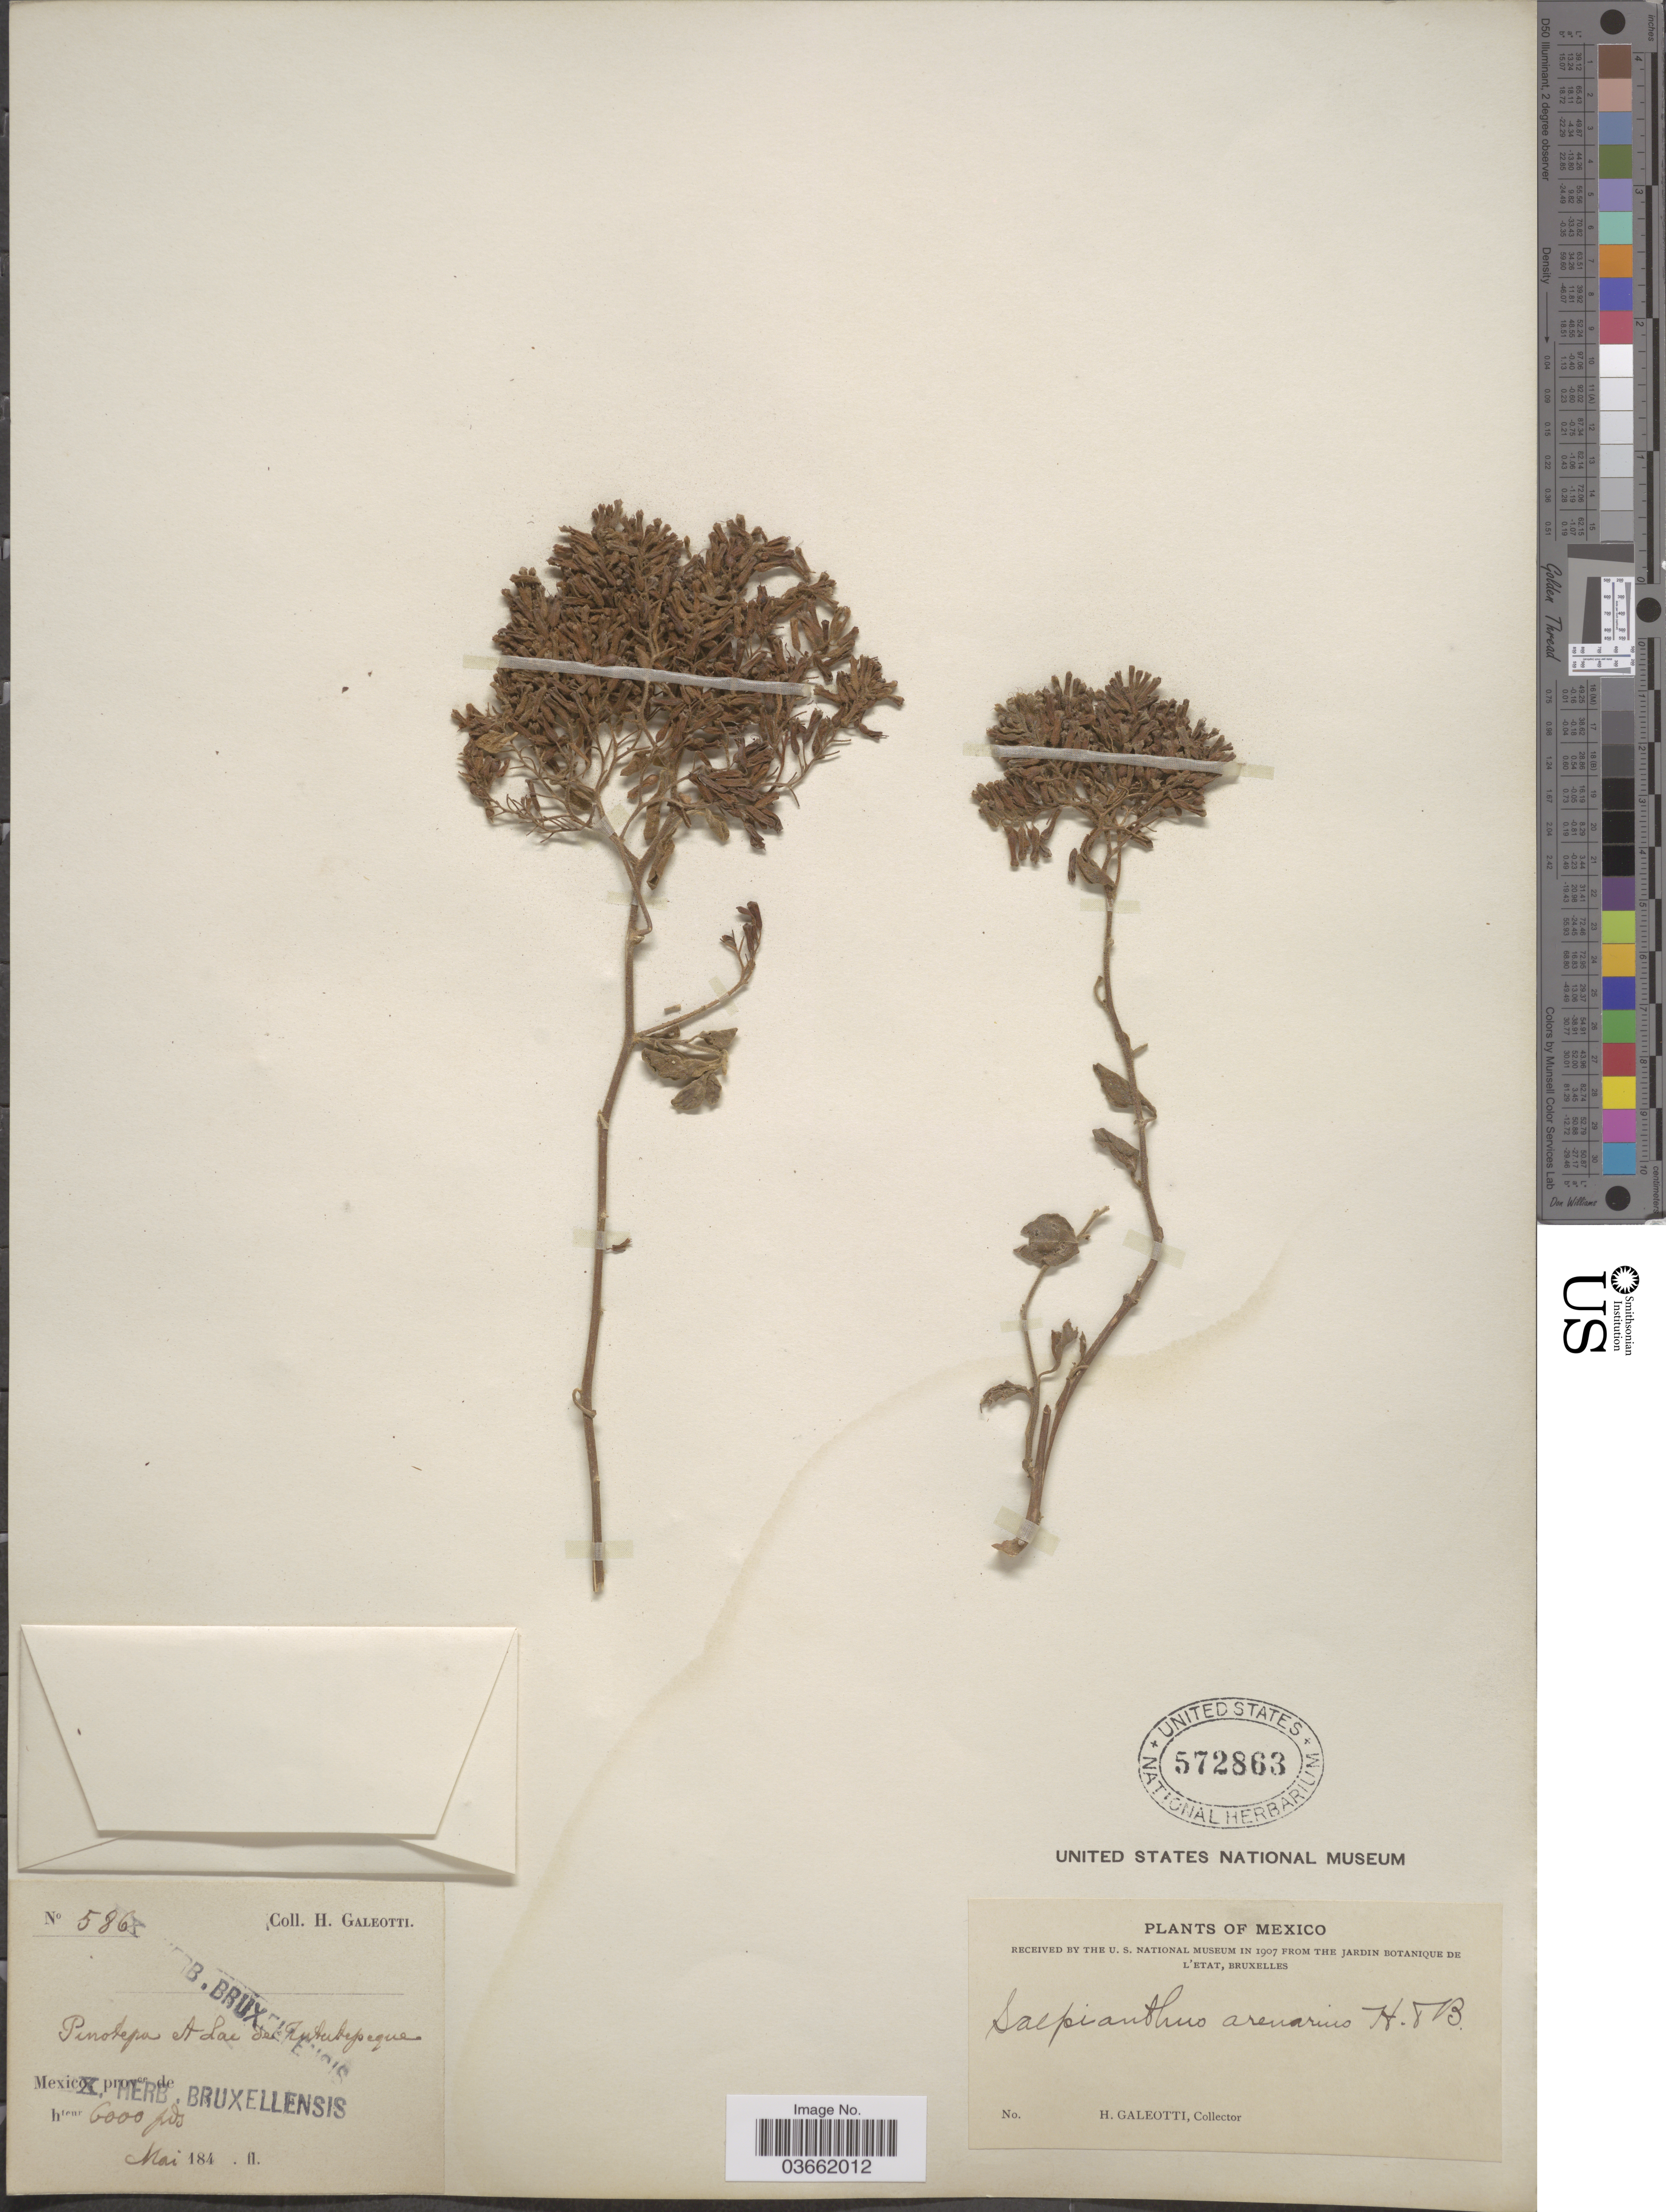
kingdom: Plantae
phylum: Tracheophyta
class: Magnoliopsida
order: Caryophyllales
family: Nyctaginaceae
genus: Salpianthus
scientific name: Salpianthus arenarius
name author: Bonpl.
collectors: H. G. Galeotti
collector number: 586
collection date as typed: Mai 184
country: Mexico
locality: Pinotepa et Lac de Tututepeque.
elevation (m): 1829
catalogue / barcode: US 572863